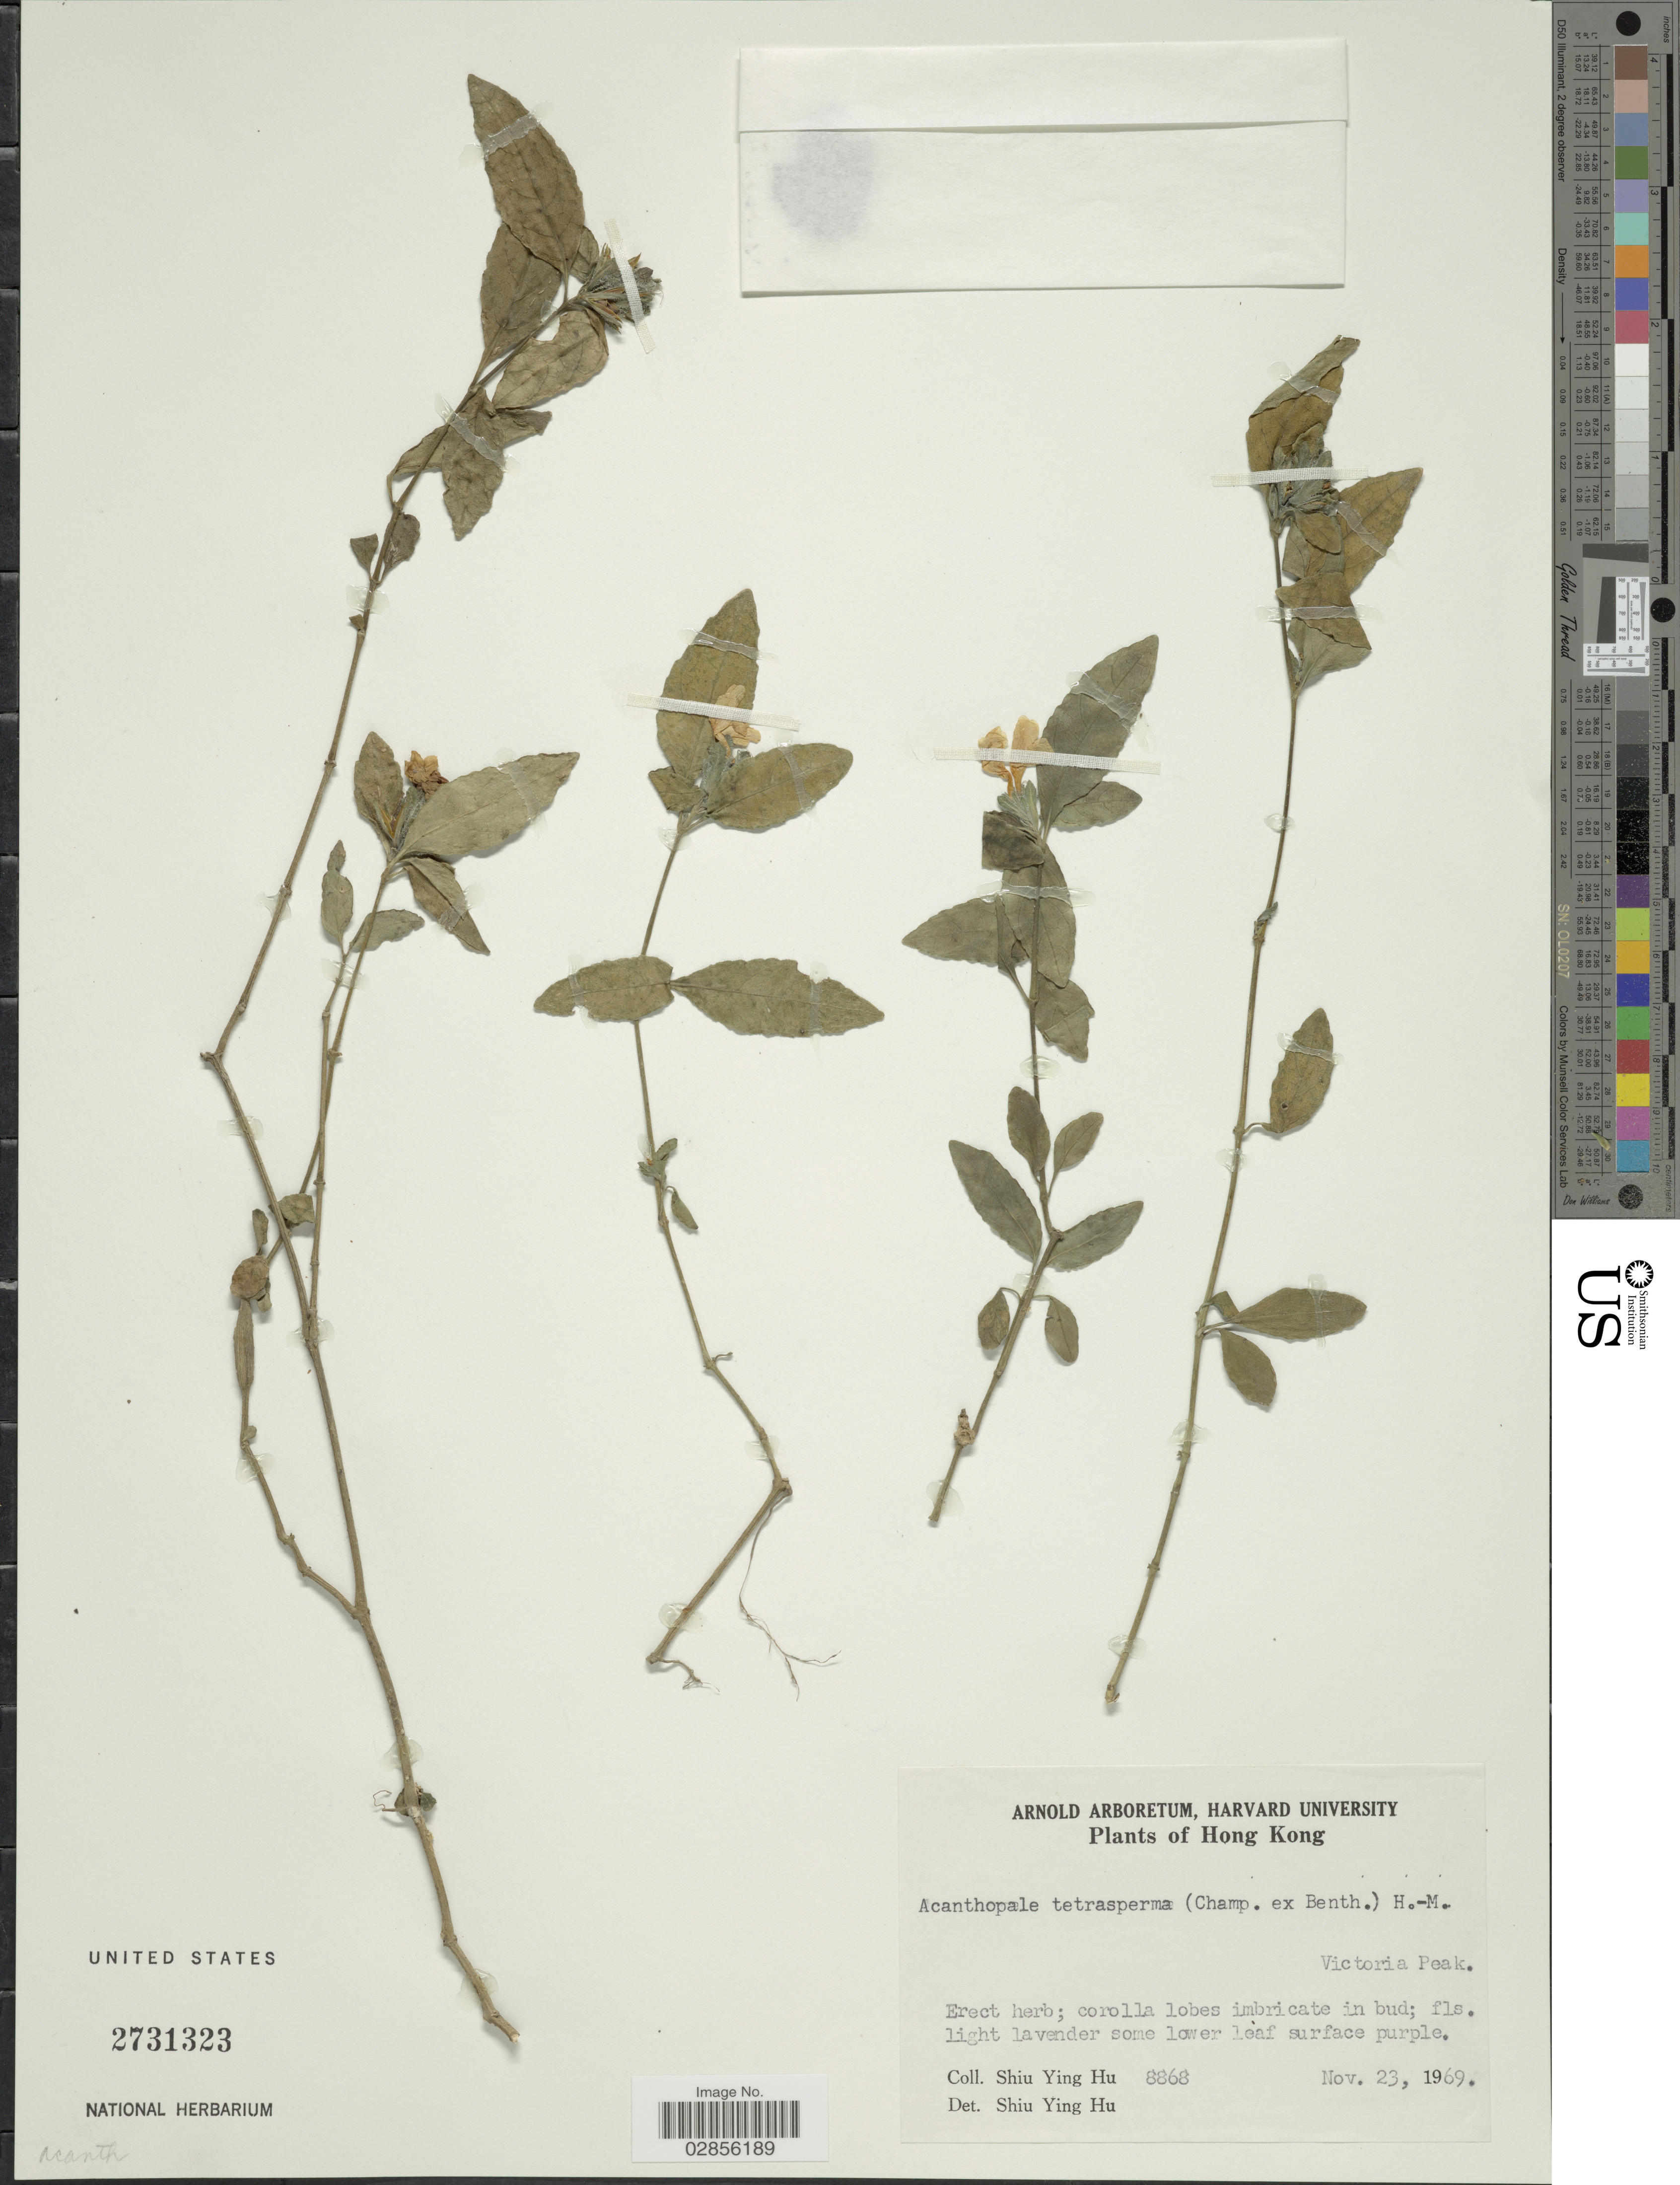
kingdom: Plantae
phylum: Tracheophyta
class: Magnoliopsida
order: Lamiales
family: Acanthaceae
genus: Acanthopale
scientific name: Acanthopale tetrasperma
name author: (Champ.) Hand.-Mazz.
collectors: S. Y. Hu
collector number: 8868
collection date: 1969-11-23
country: China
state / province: Hong Kong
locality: Victoria Peak.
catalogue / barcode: US 2731323